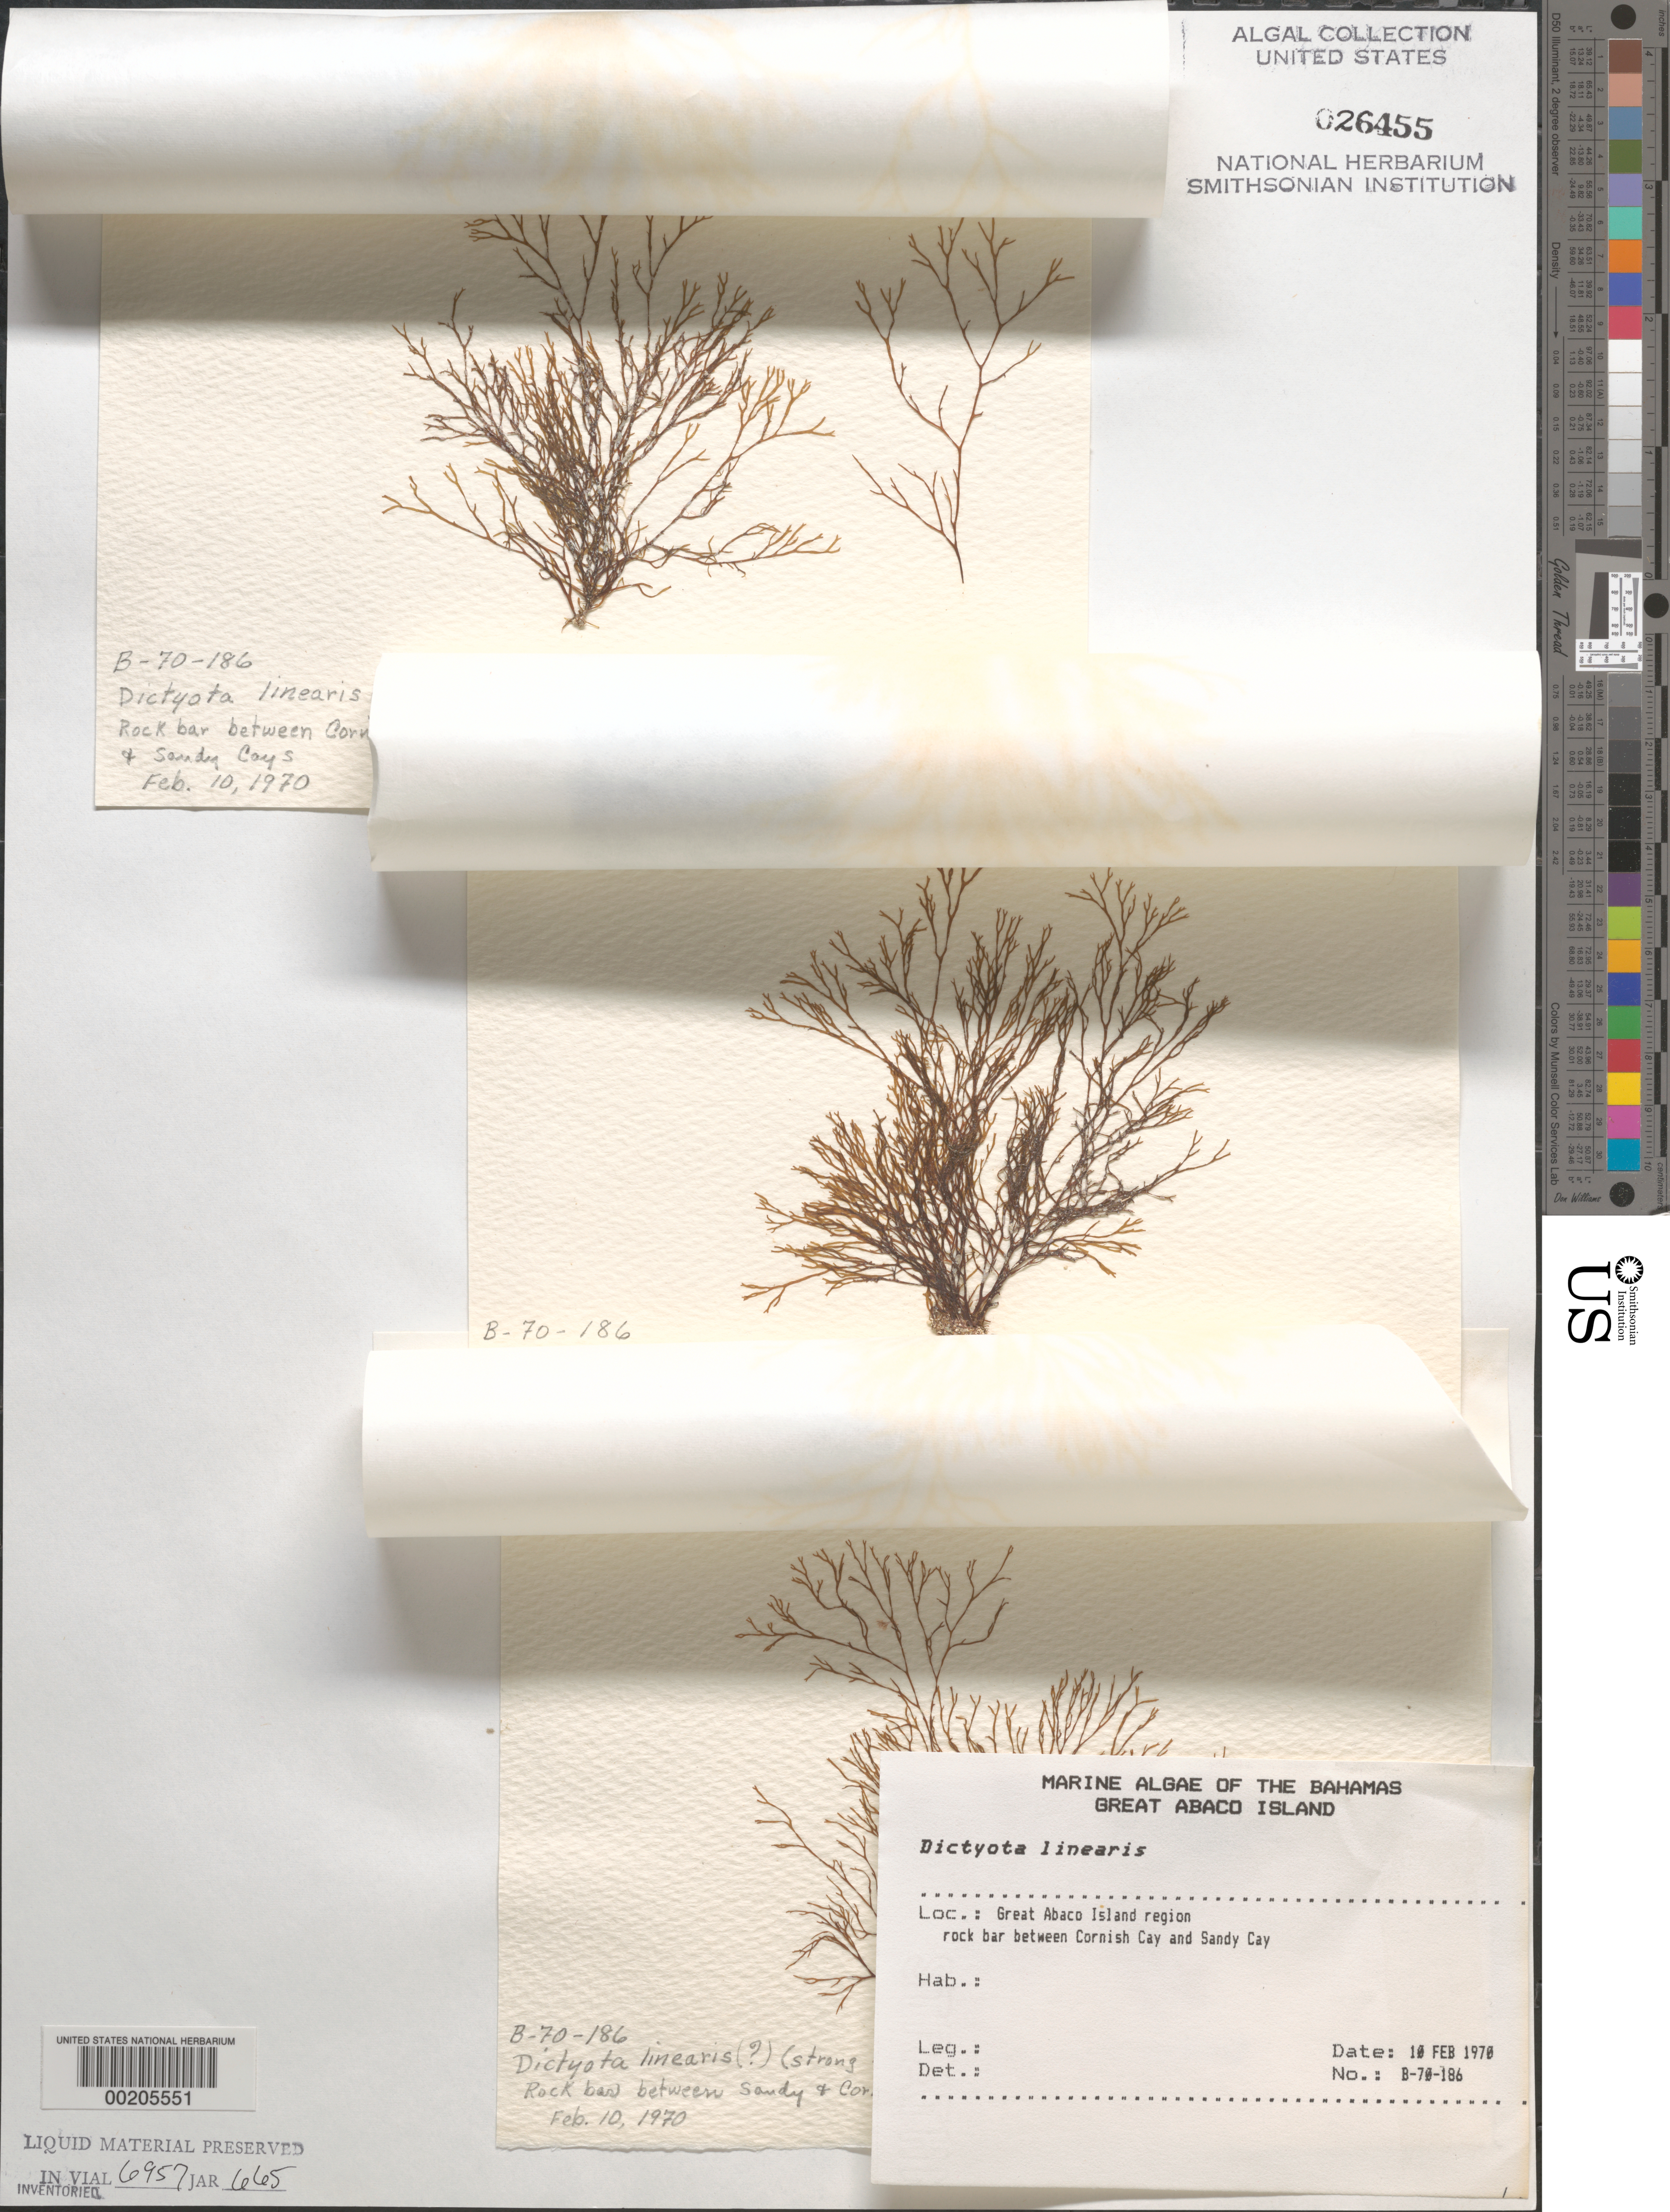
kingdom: Chromista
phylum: Ochrophyta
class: Phaeophyceae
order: Dictyotales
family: Dictyotaceae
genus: Dictyota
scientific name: Dictyota linearis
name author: (C. Agardh) Grev.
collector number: B-70-186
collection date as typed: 10 Feb 1970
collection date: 1970-02-10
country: Bahamas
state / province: Abaco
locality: Between sandy and cornish cays, great abaco island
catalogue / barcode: US 26455